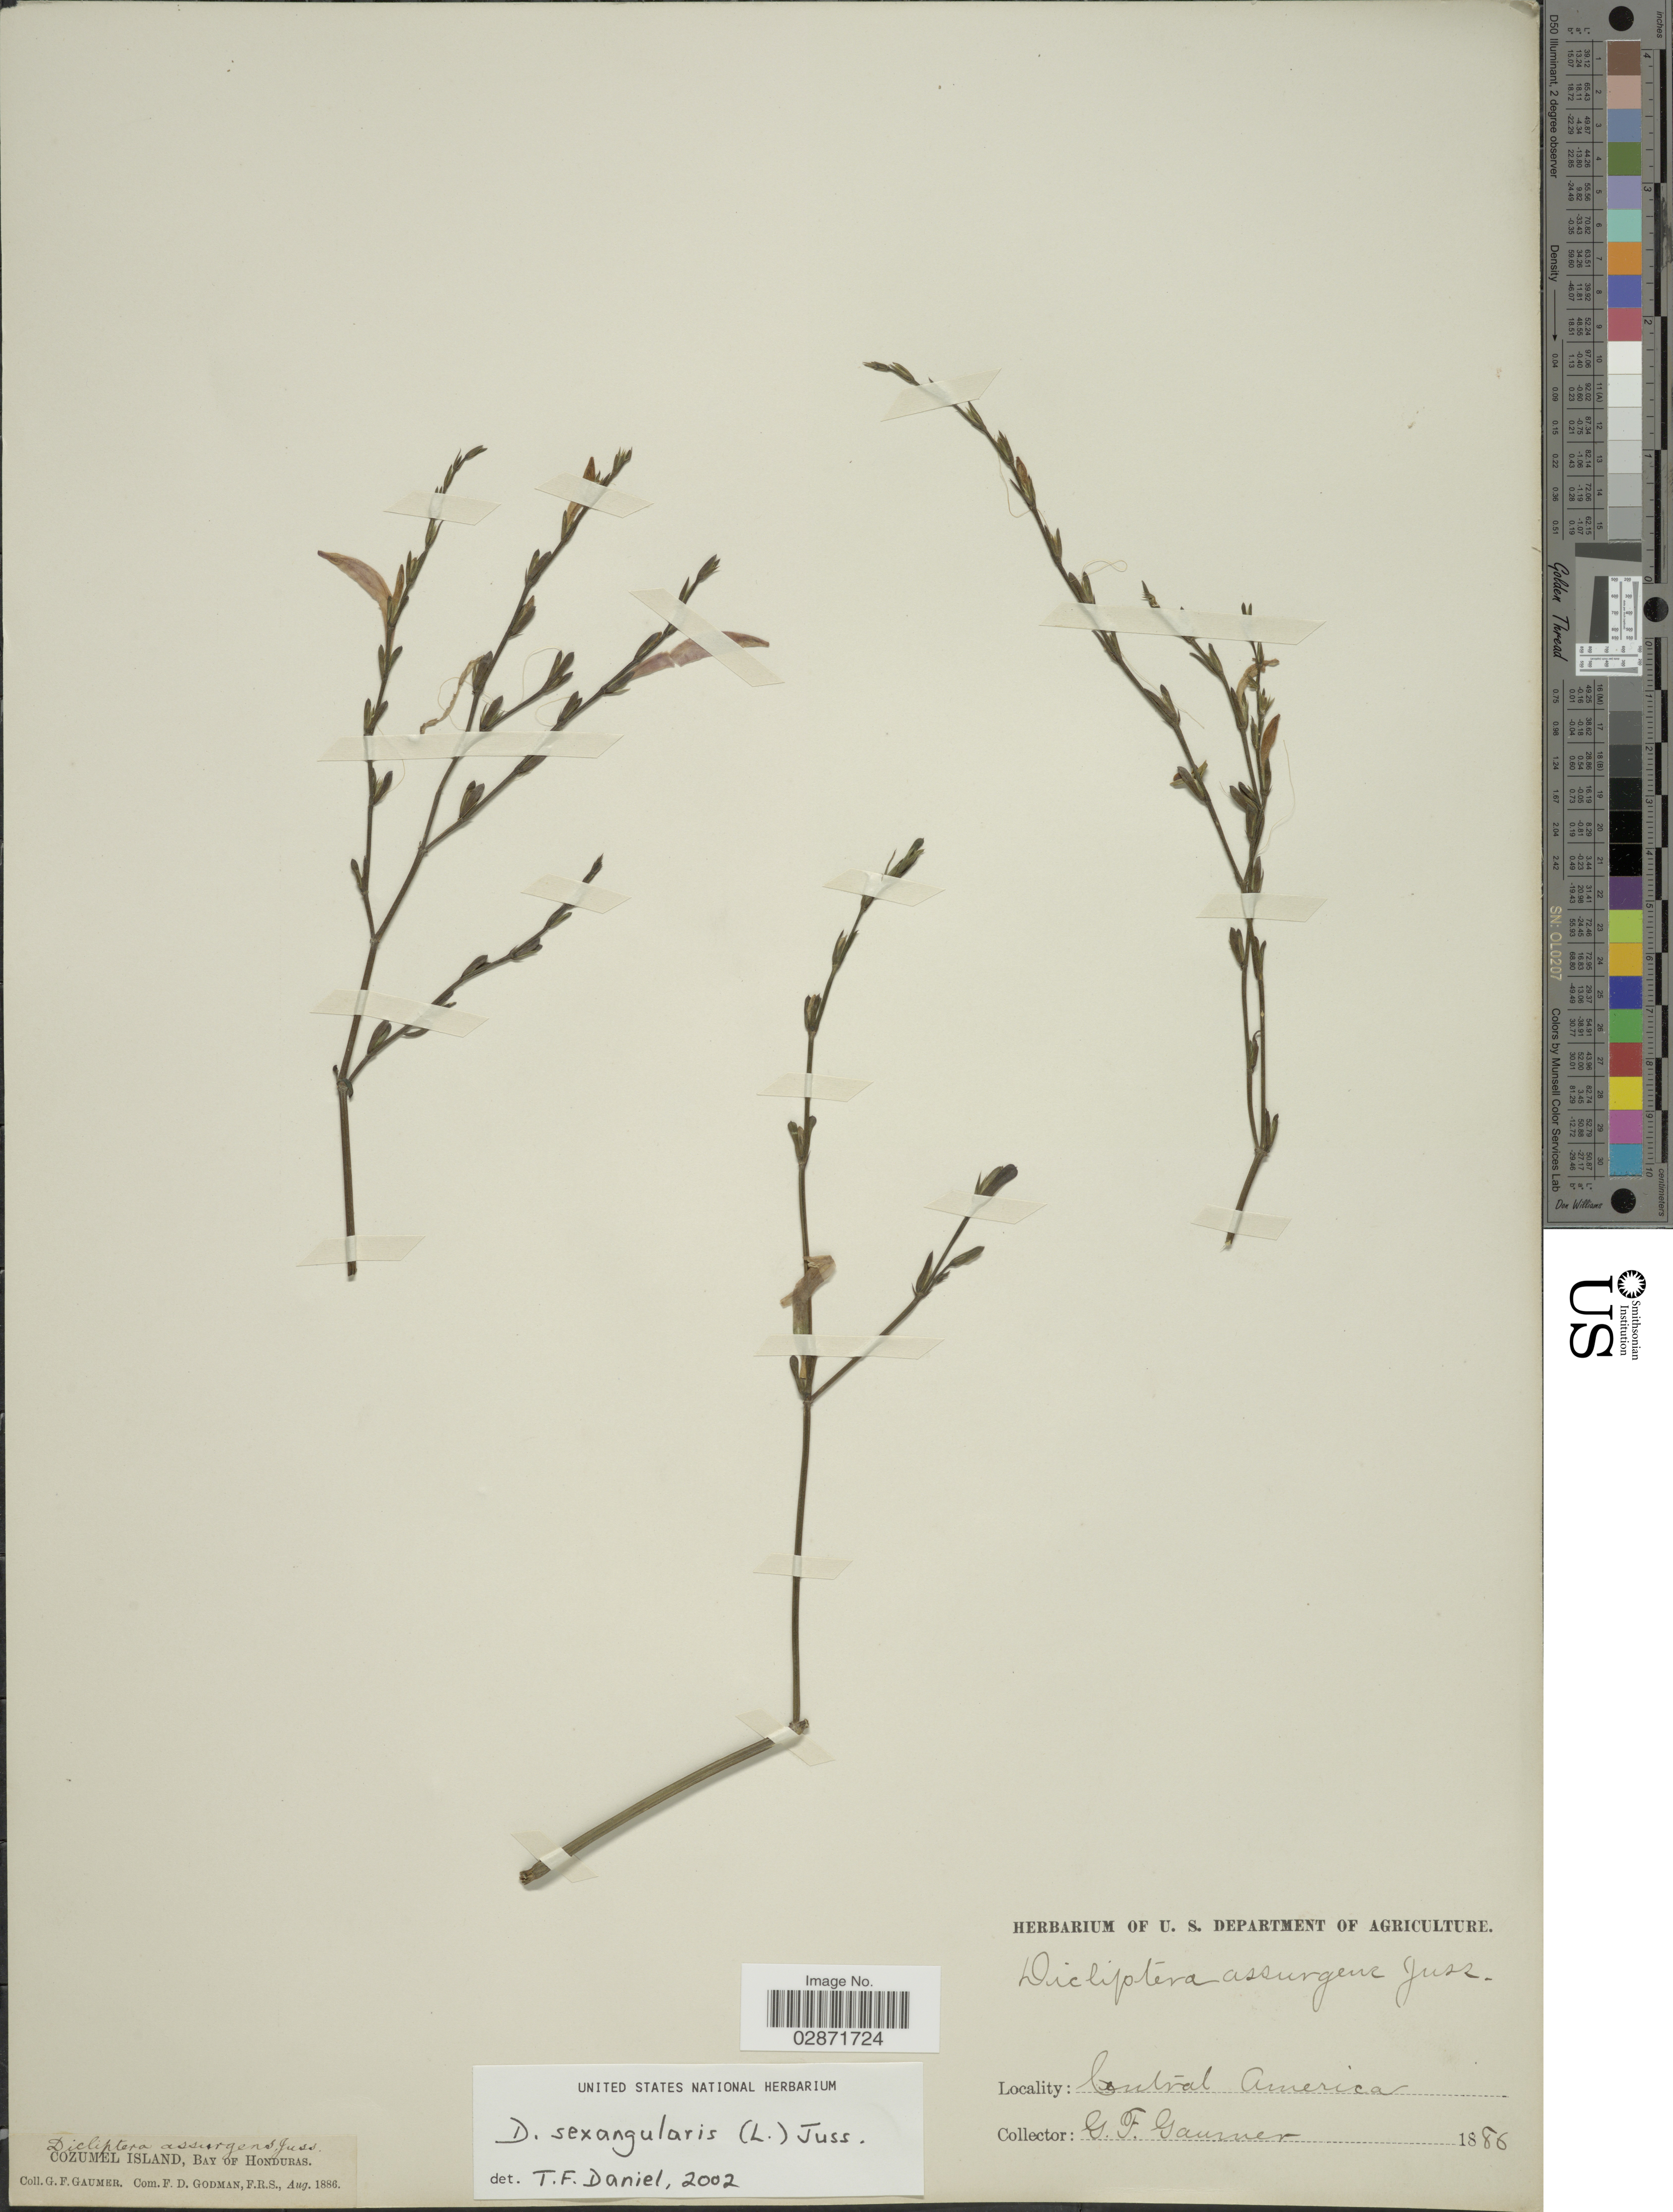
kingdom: Plantae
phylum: Tracheophyta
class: Magnoliopsida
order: Lamiales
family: Acanthaceae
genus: Dicliptera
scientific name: Dicliptera sexangularis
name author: (L.) Juss.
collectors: G. F. Gaumer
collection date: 1886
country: Mexico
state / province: Quintana Roo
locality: Cozumel Island, Bay Of Honduras, Central America.